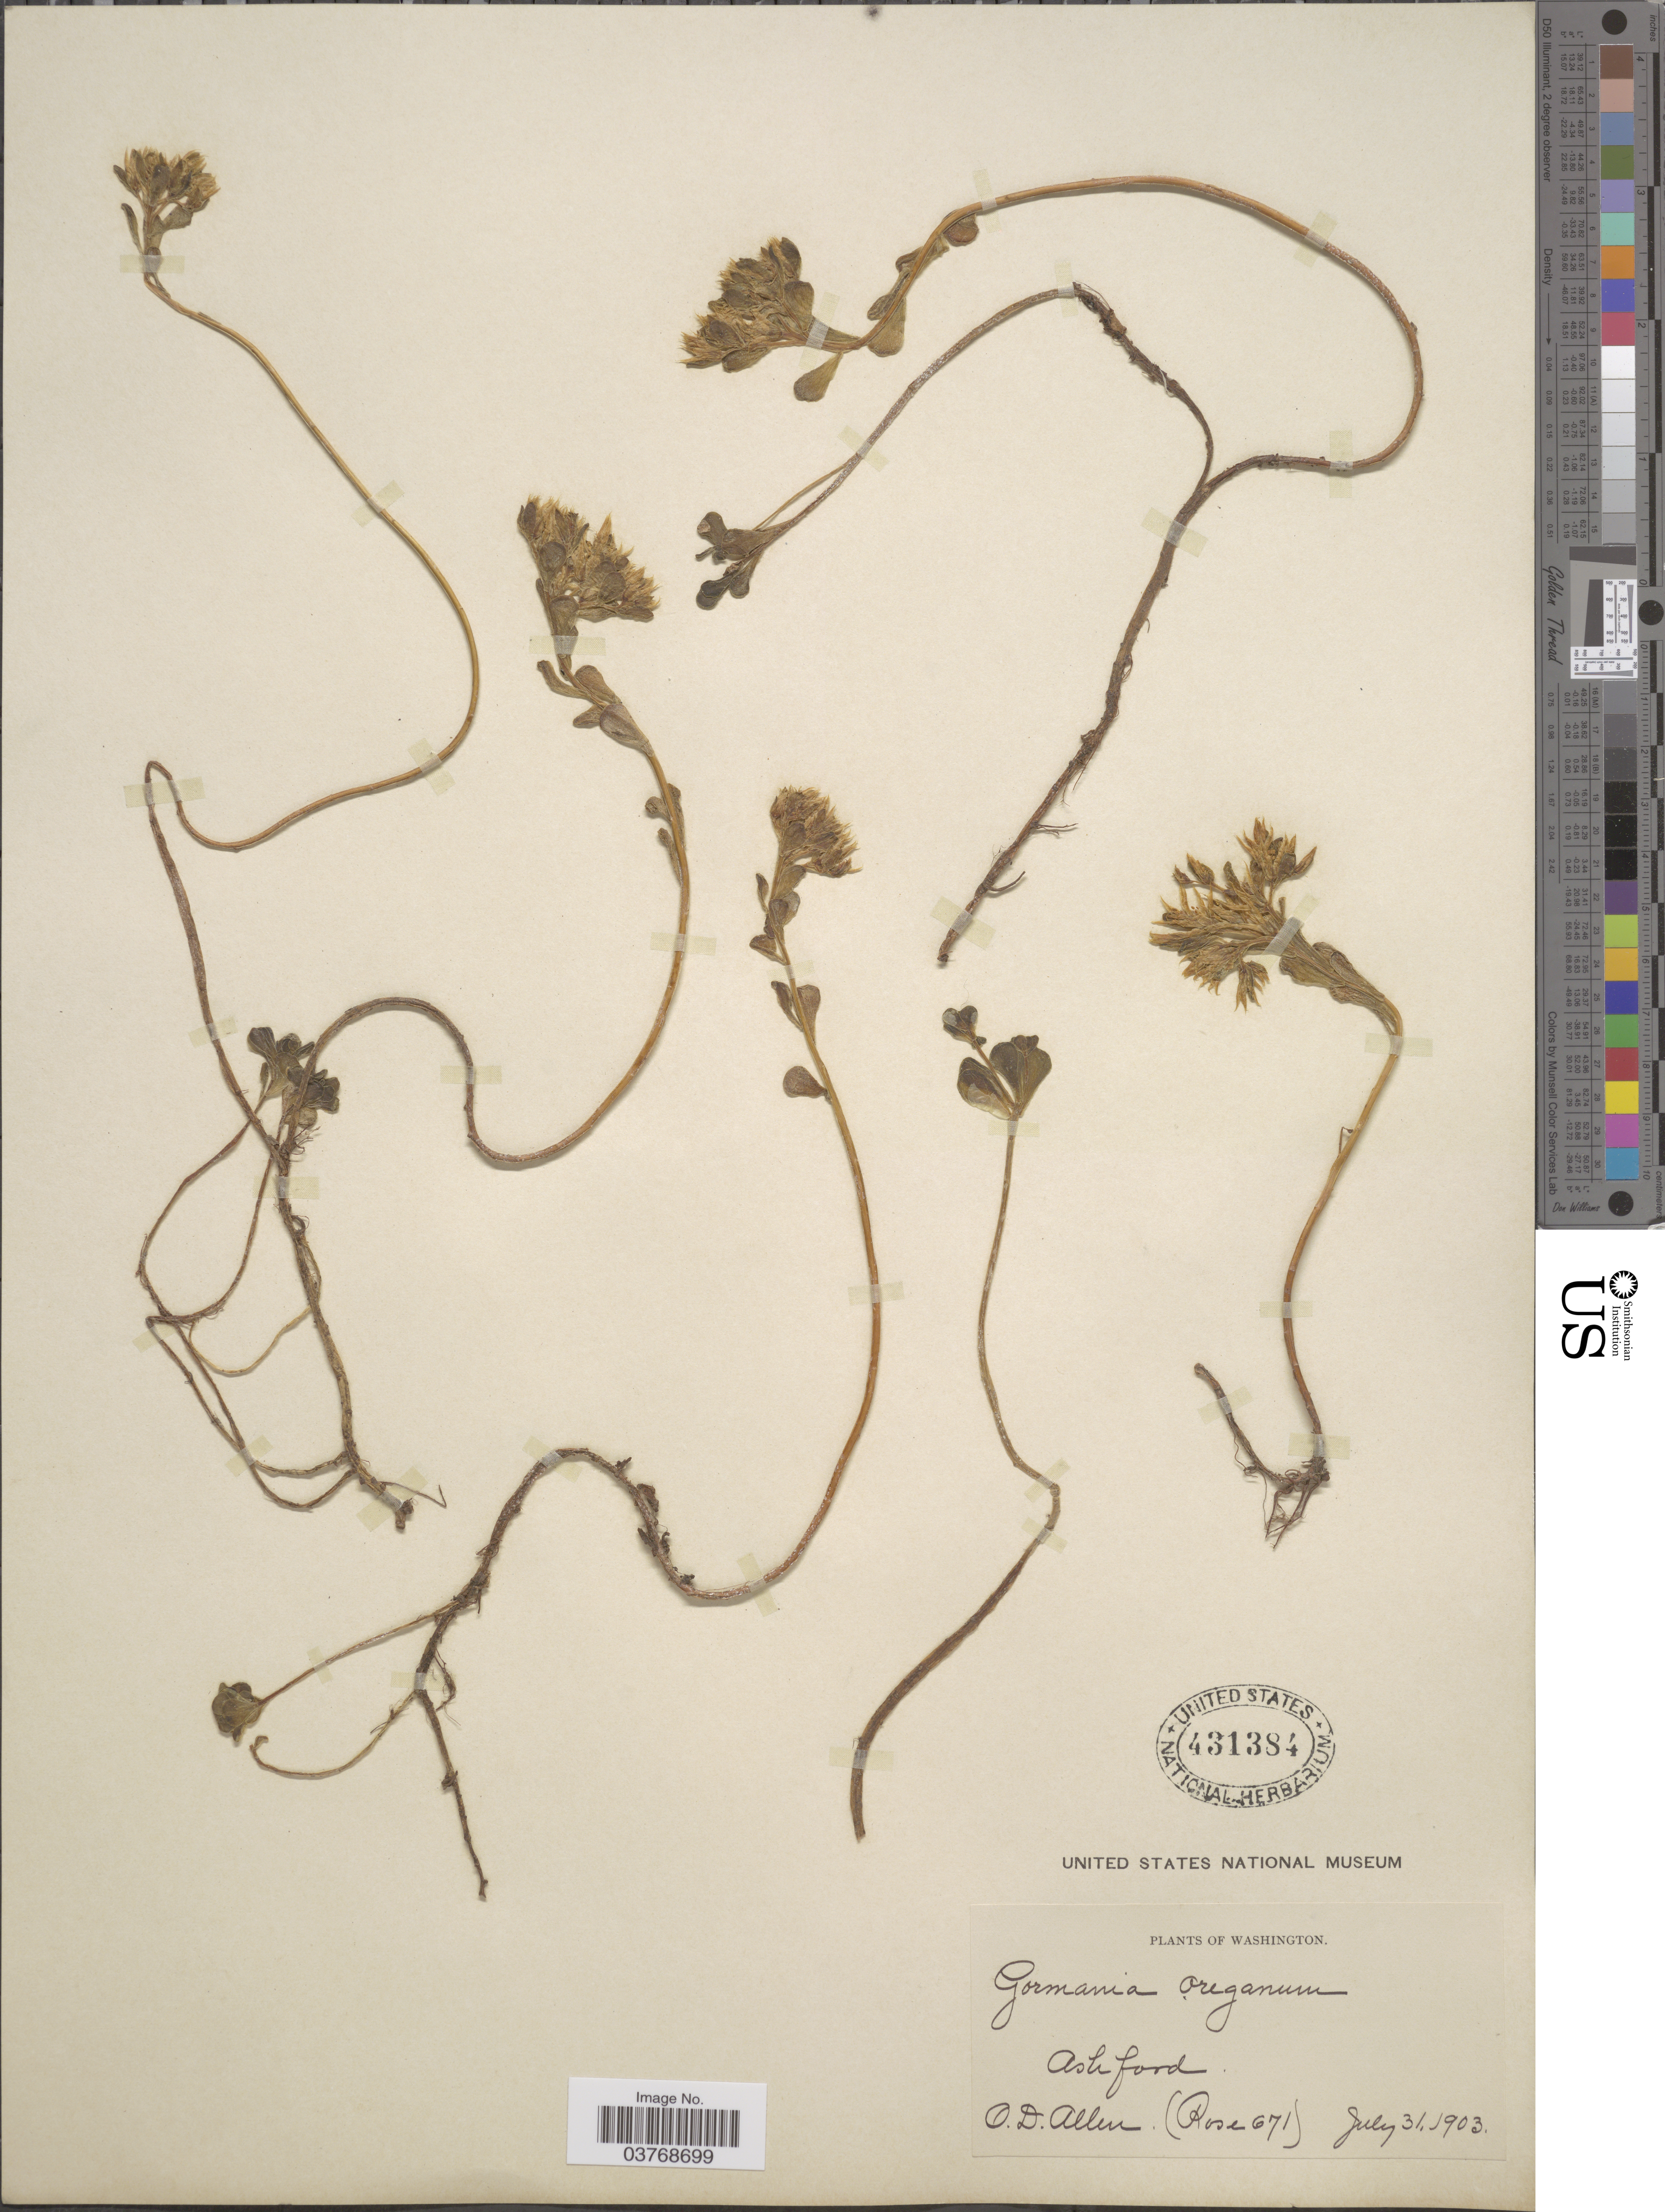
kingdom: Plantae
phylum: Tracheophyta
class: Magnoliopsida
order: Saxifragales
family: Crassulaceae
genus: Sedum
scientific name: Sedum oreganum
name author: Nutt.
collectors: O. D. Allen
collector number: Rose671?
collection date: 1903-07-31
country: United States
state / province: Washington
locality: Ashford.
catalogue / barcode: US 431384